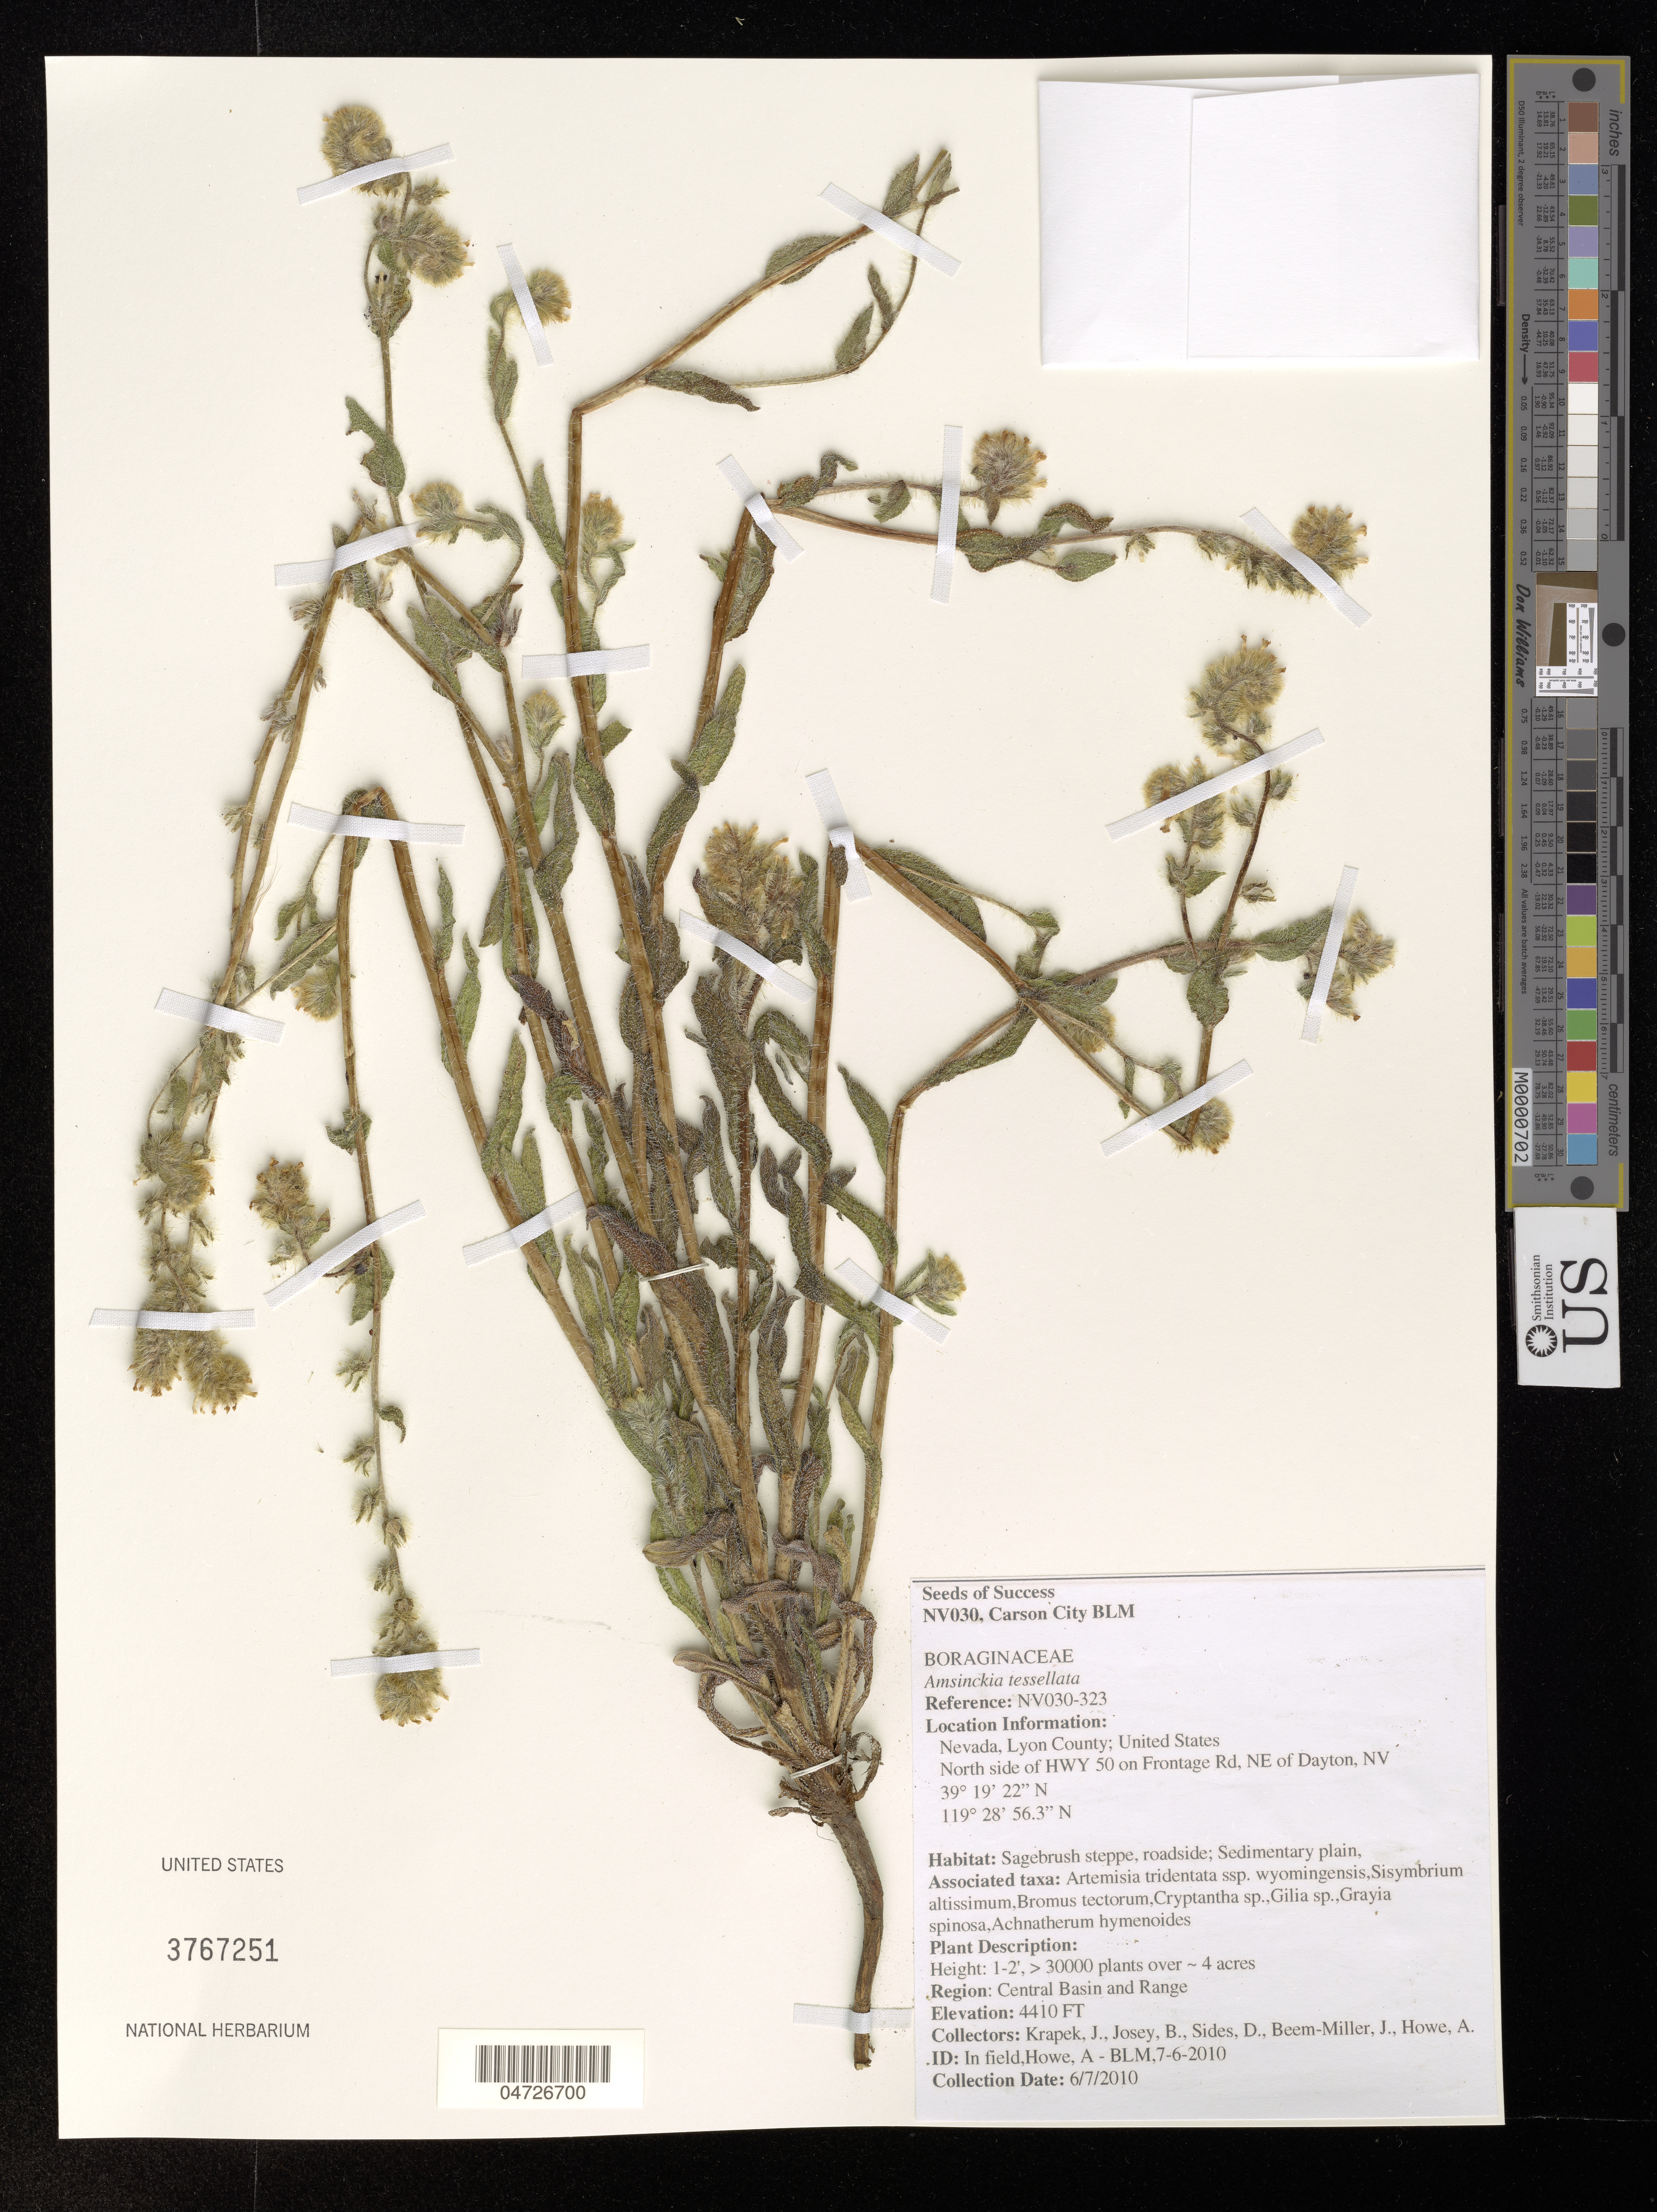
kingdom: Plantae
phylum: Tracheophyta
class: Magnoliopsida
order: Boraginales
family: Boraginaceae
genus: Amsinckia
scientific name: Amsinckia tessellata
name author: A. Gray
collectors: J. Krapek, B. Josey, D. Sides, J. Beem-Miller & A. Howe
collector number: NV030-323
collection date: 2010-07-06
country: United States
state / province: Nevada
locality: Lyon County. North side of HWY 50 on Frontage Rd, NE of Dayton, NV.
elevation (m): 1344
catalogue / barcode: US 3767251